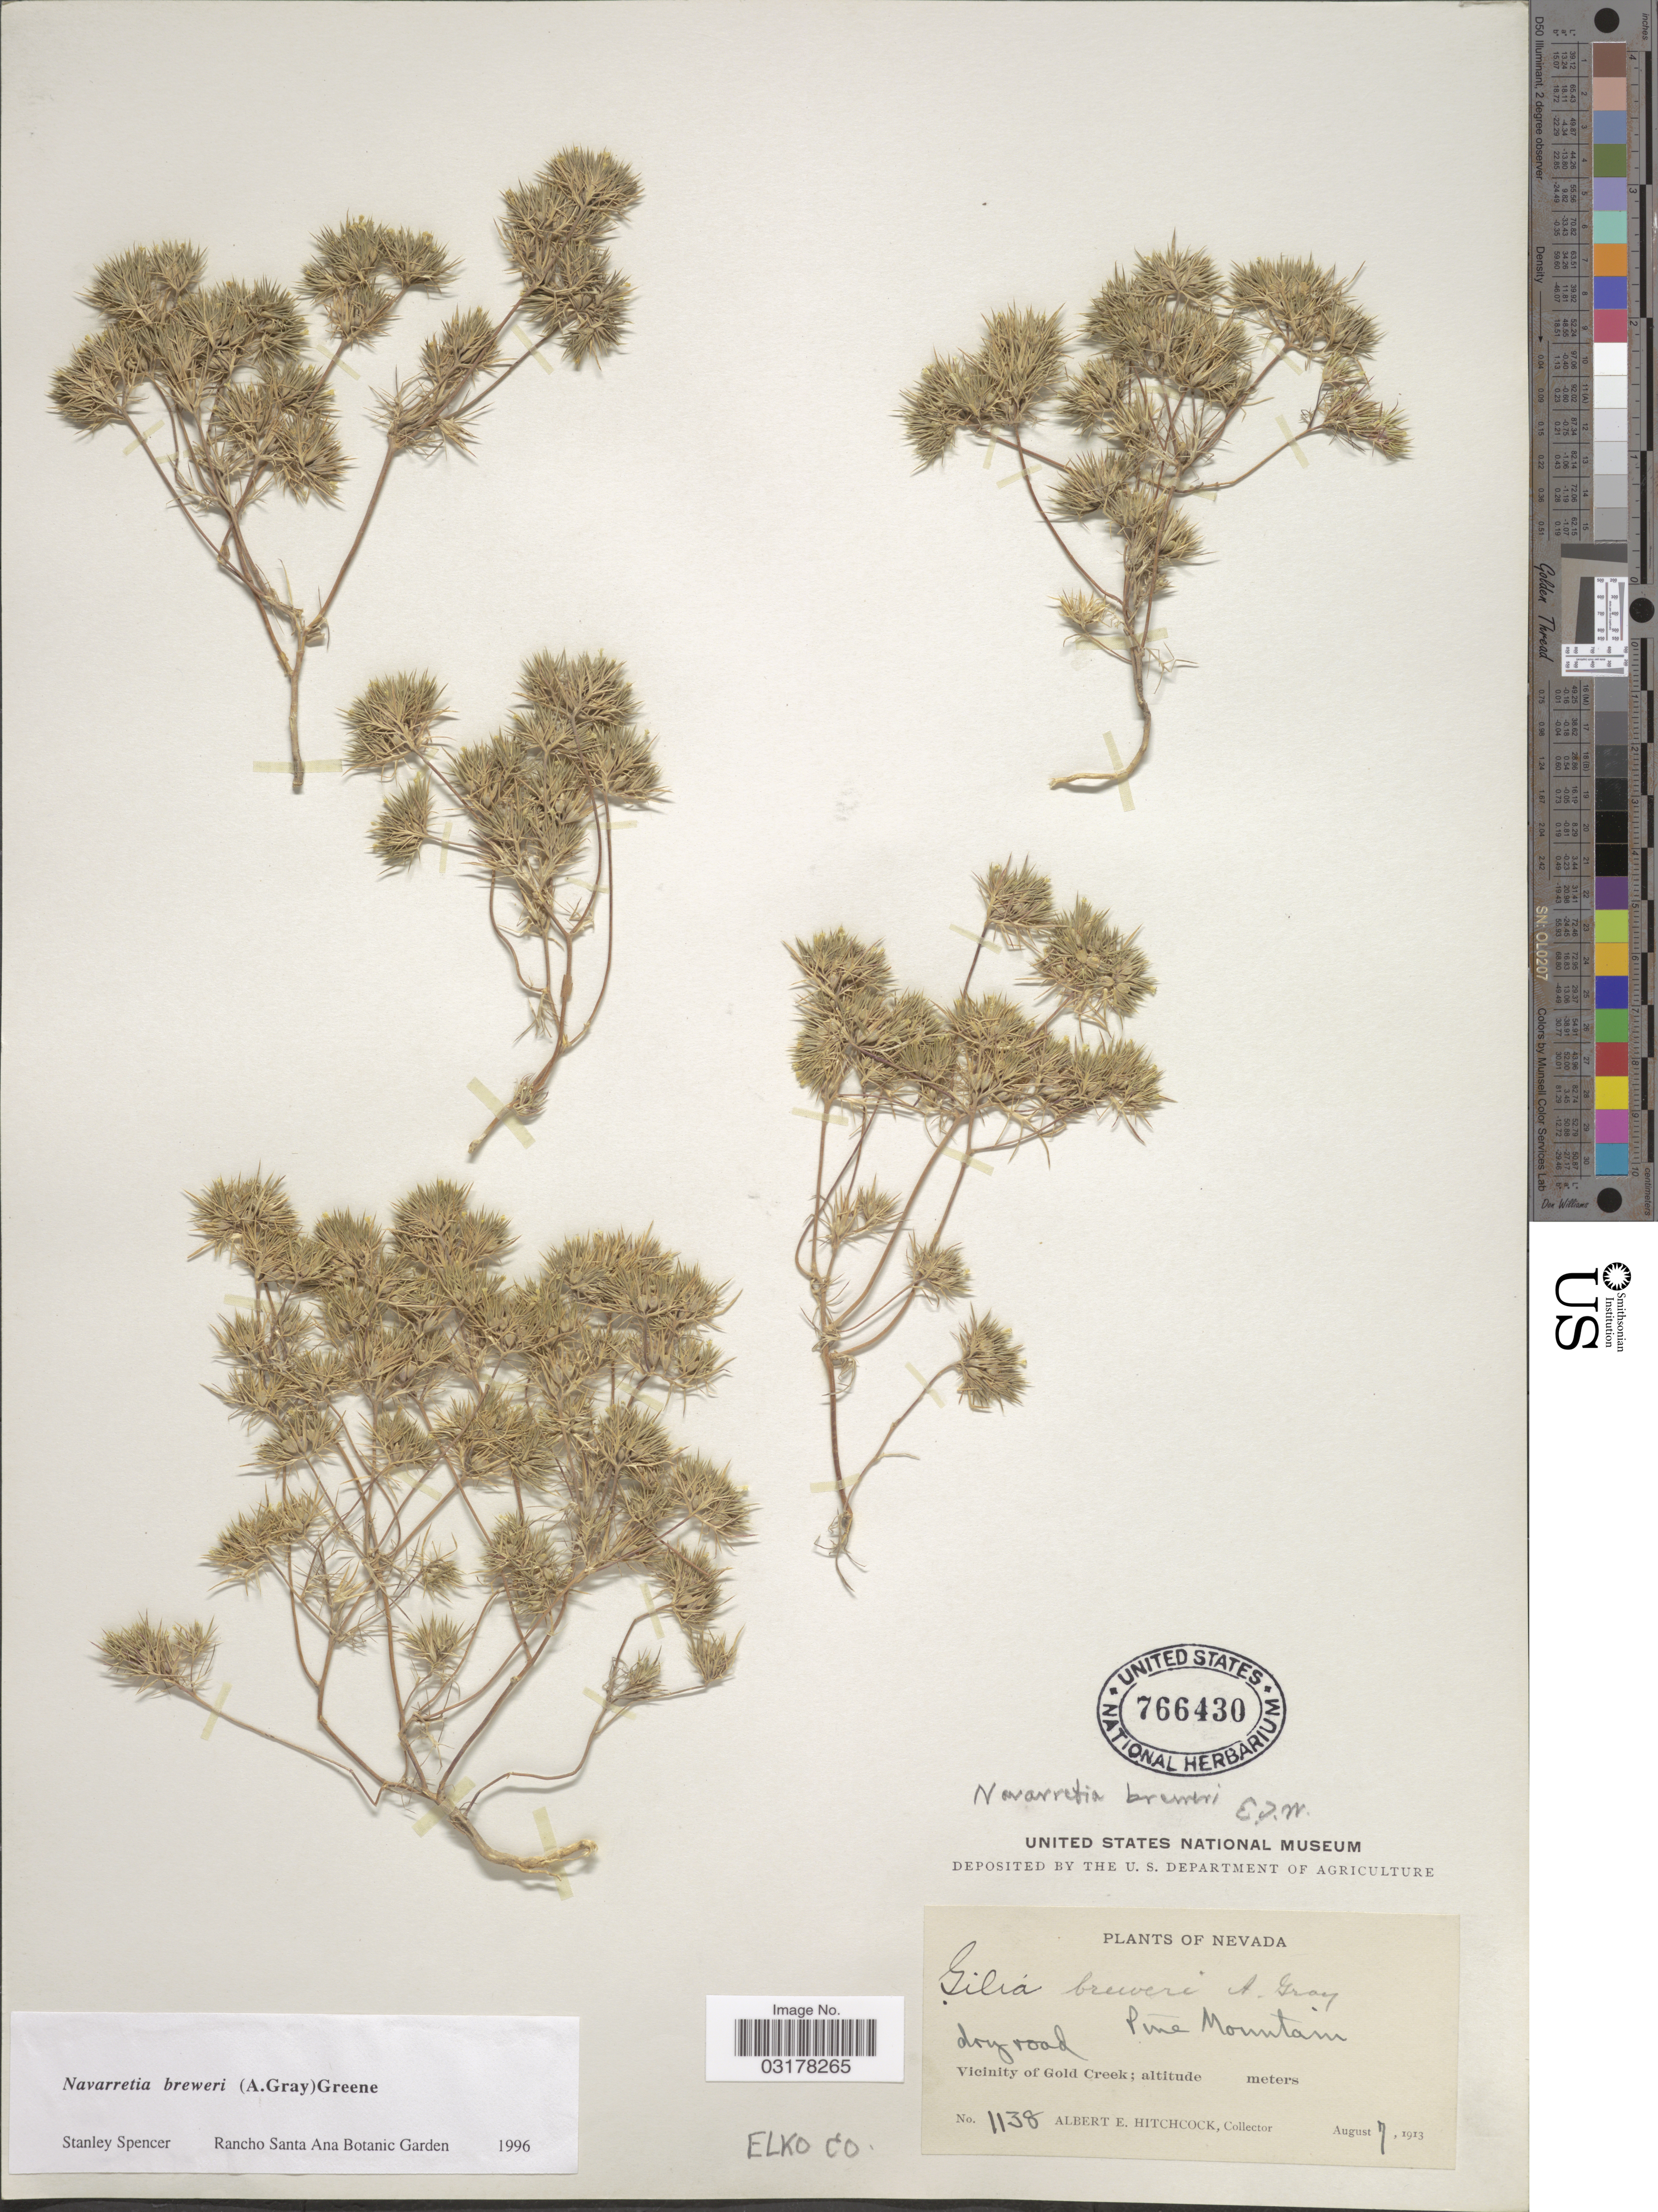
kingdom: Plantae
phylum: Tracheophyta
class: Magnoliopsida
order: Ericales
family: Polemoniaceae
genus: Navarretia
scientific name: Navarretia breweri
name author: (A. Gray) Greene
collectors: A. S. Hitchcock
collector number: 1138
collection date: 1913-08-07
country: United States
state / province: Nevada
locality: Vicinity of Gold Creek. Elko Co.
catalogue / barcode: US 766430